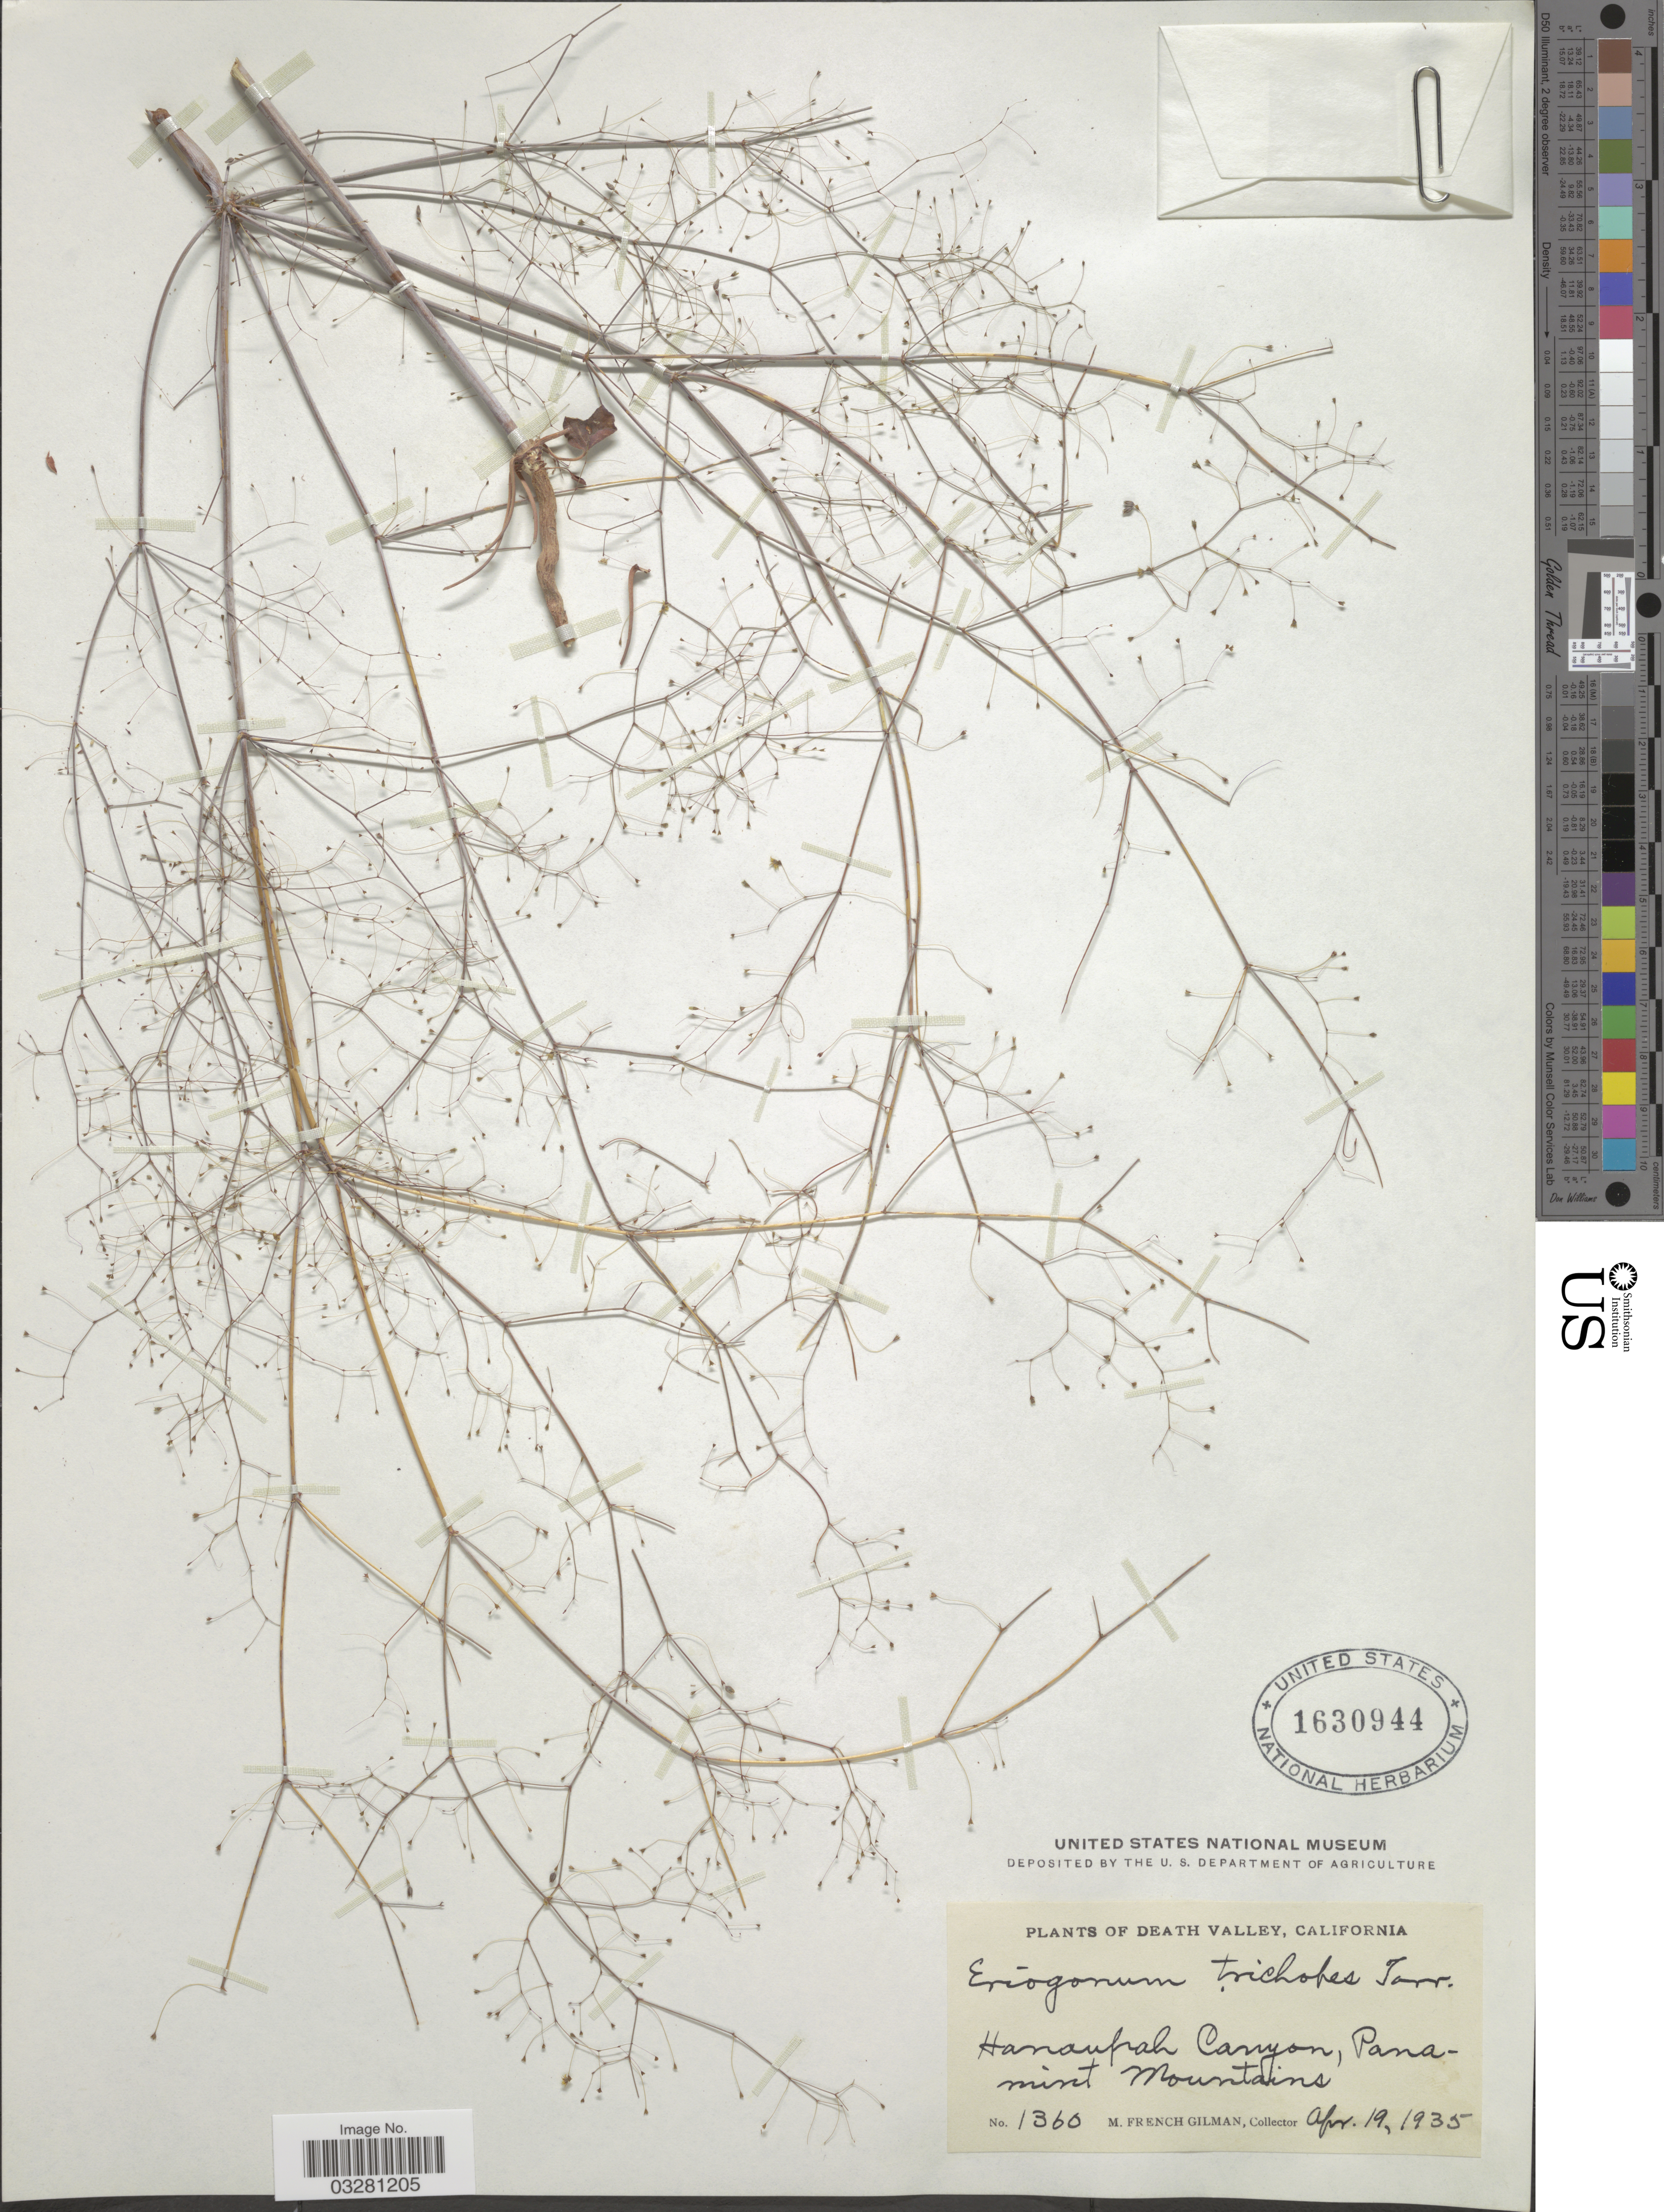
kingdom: Plantae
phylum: Tracheophyta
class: Magnoliopsida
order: Caryophyllales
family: Polygonaceae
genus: Eriogonum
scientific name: Eriogonum trichopes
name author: Torr.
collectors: M. F. Gilman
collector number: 1360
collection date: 1935-04-19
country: United States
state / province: California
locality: Death Valley. Hanaupah Canyon, Panamint Mountains.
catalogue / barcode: US 1630944